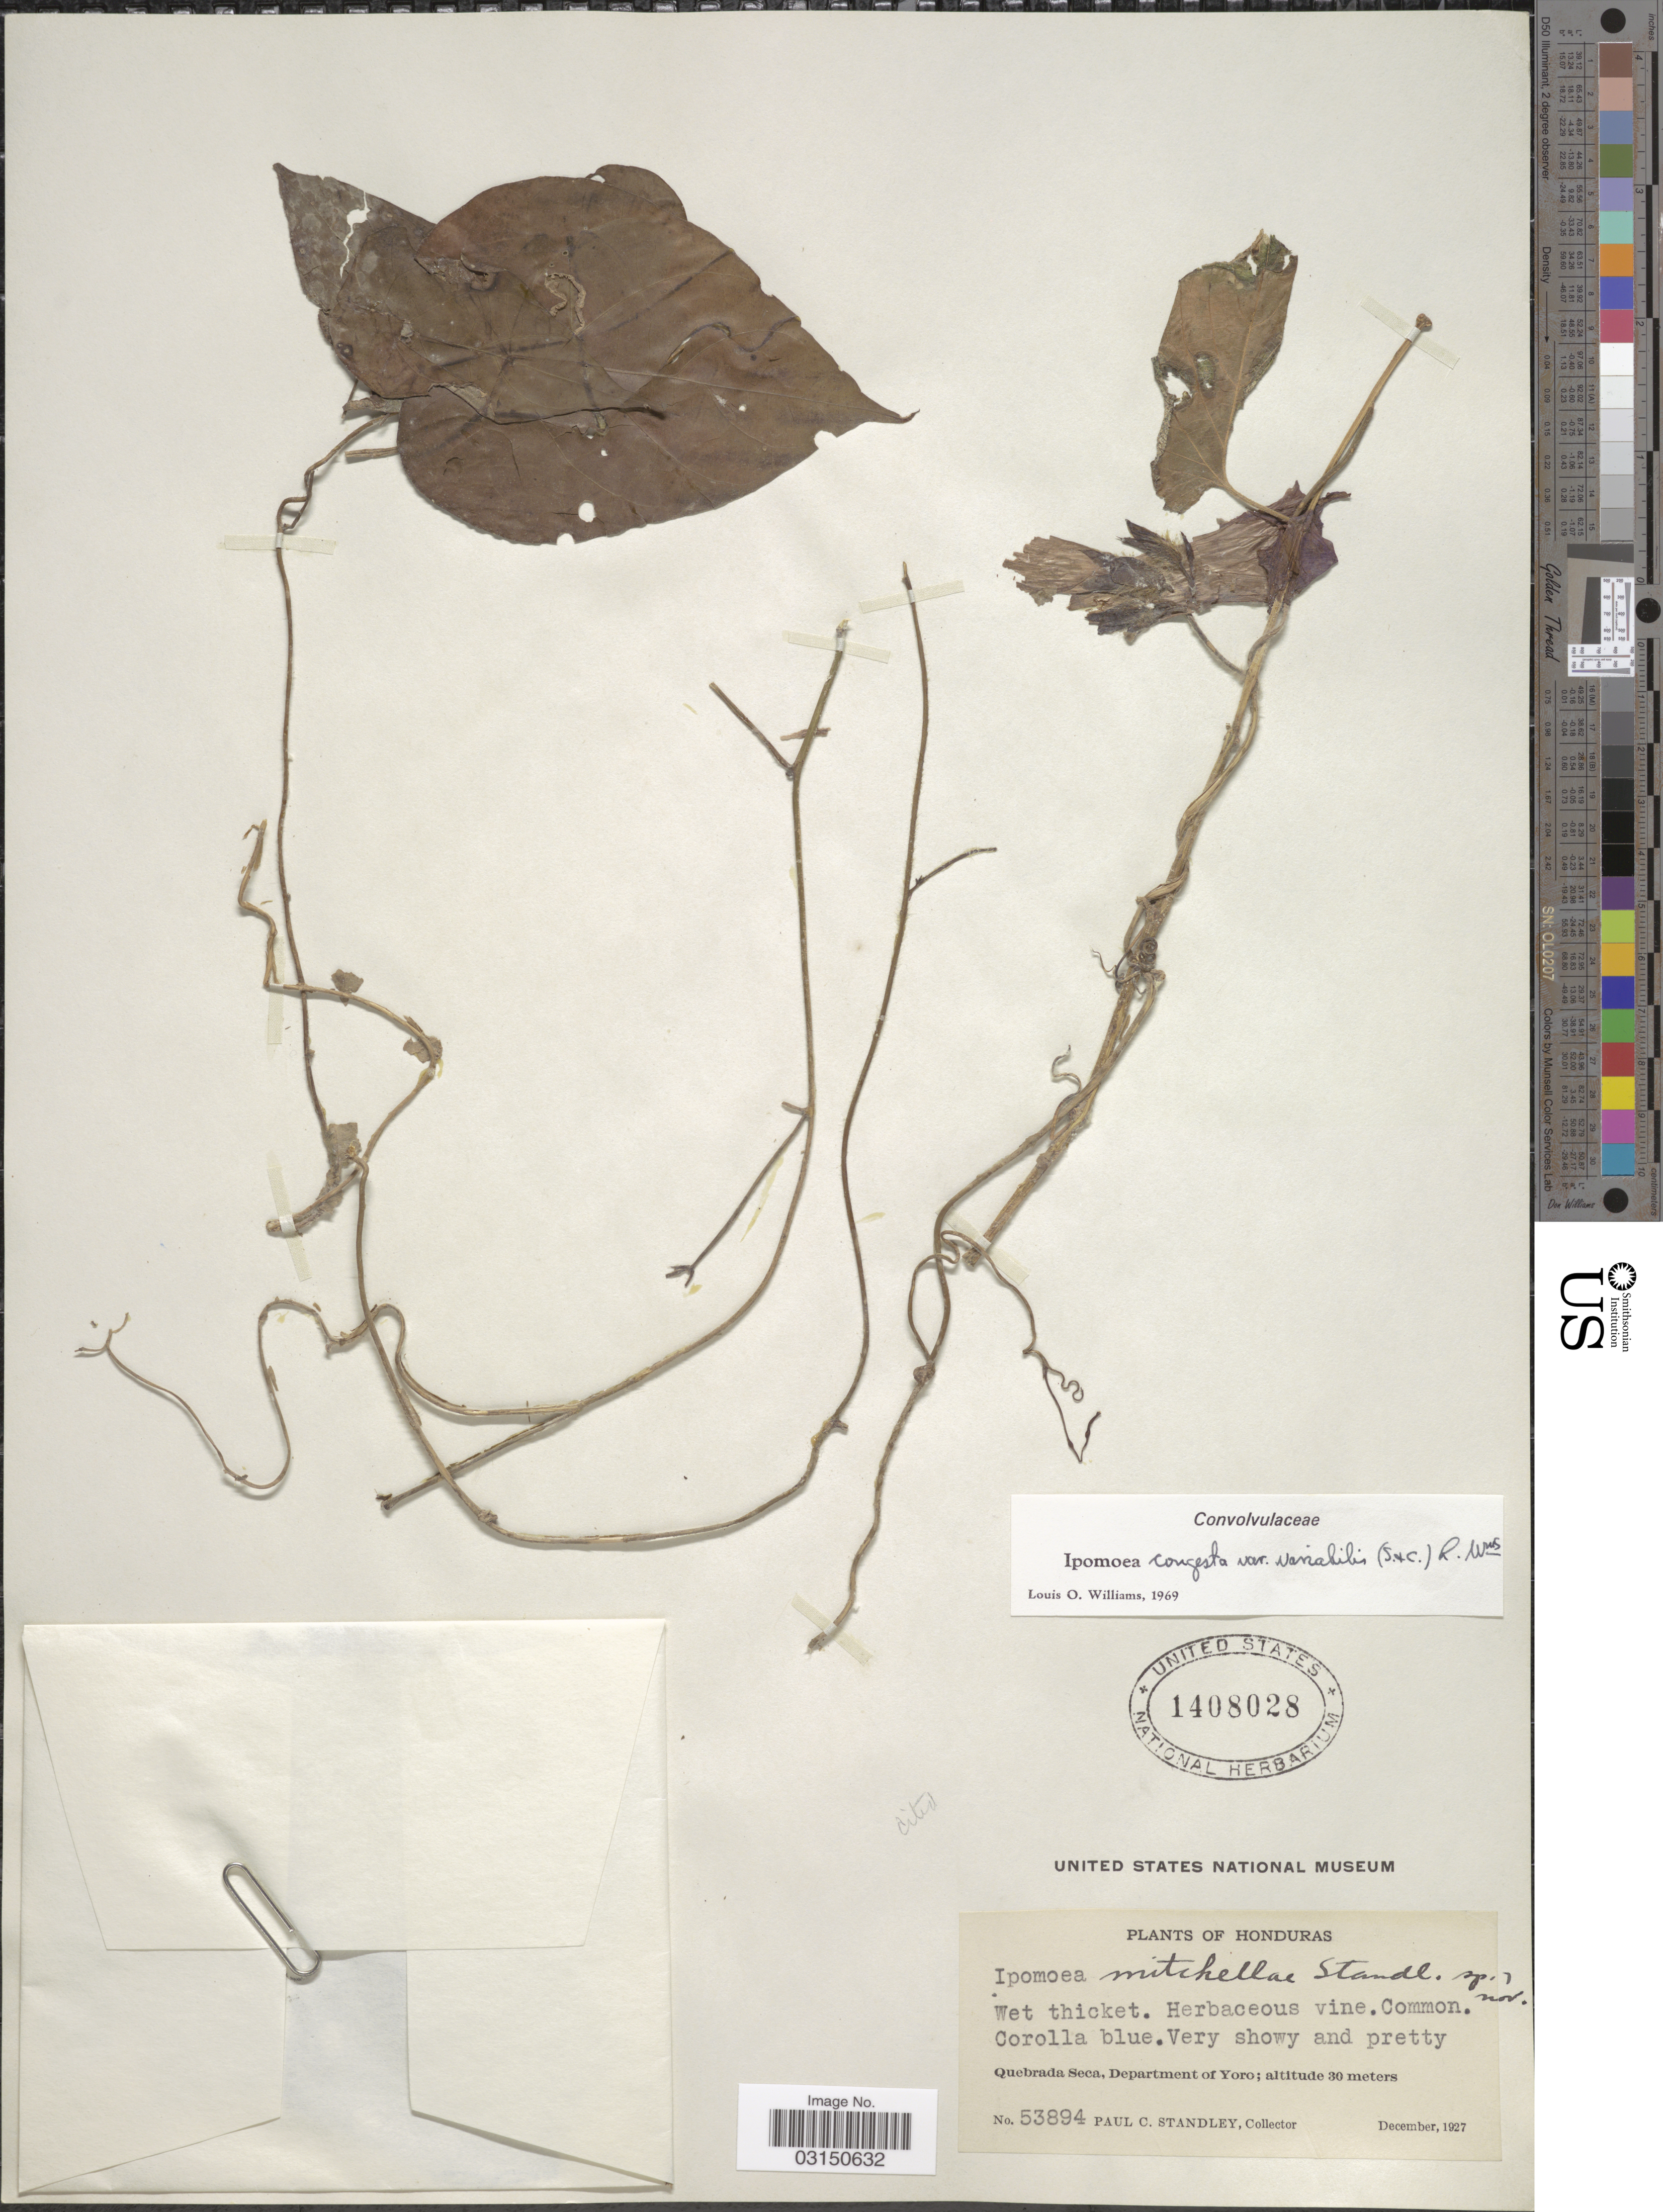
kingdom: Plantae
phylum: Tracheophyta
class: Magnoliopsida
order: Solanales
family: Convolvulaceae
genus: Ipomoea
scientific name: Ipomoea meyeri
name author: (Spreng.) G. Don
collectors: P. C. Standley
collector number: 53894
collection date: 1927-12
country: Honduras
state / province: Yoro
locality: Quebrada Seca, Department of Yoro.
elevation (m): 30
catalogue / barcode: US 1408028